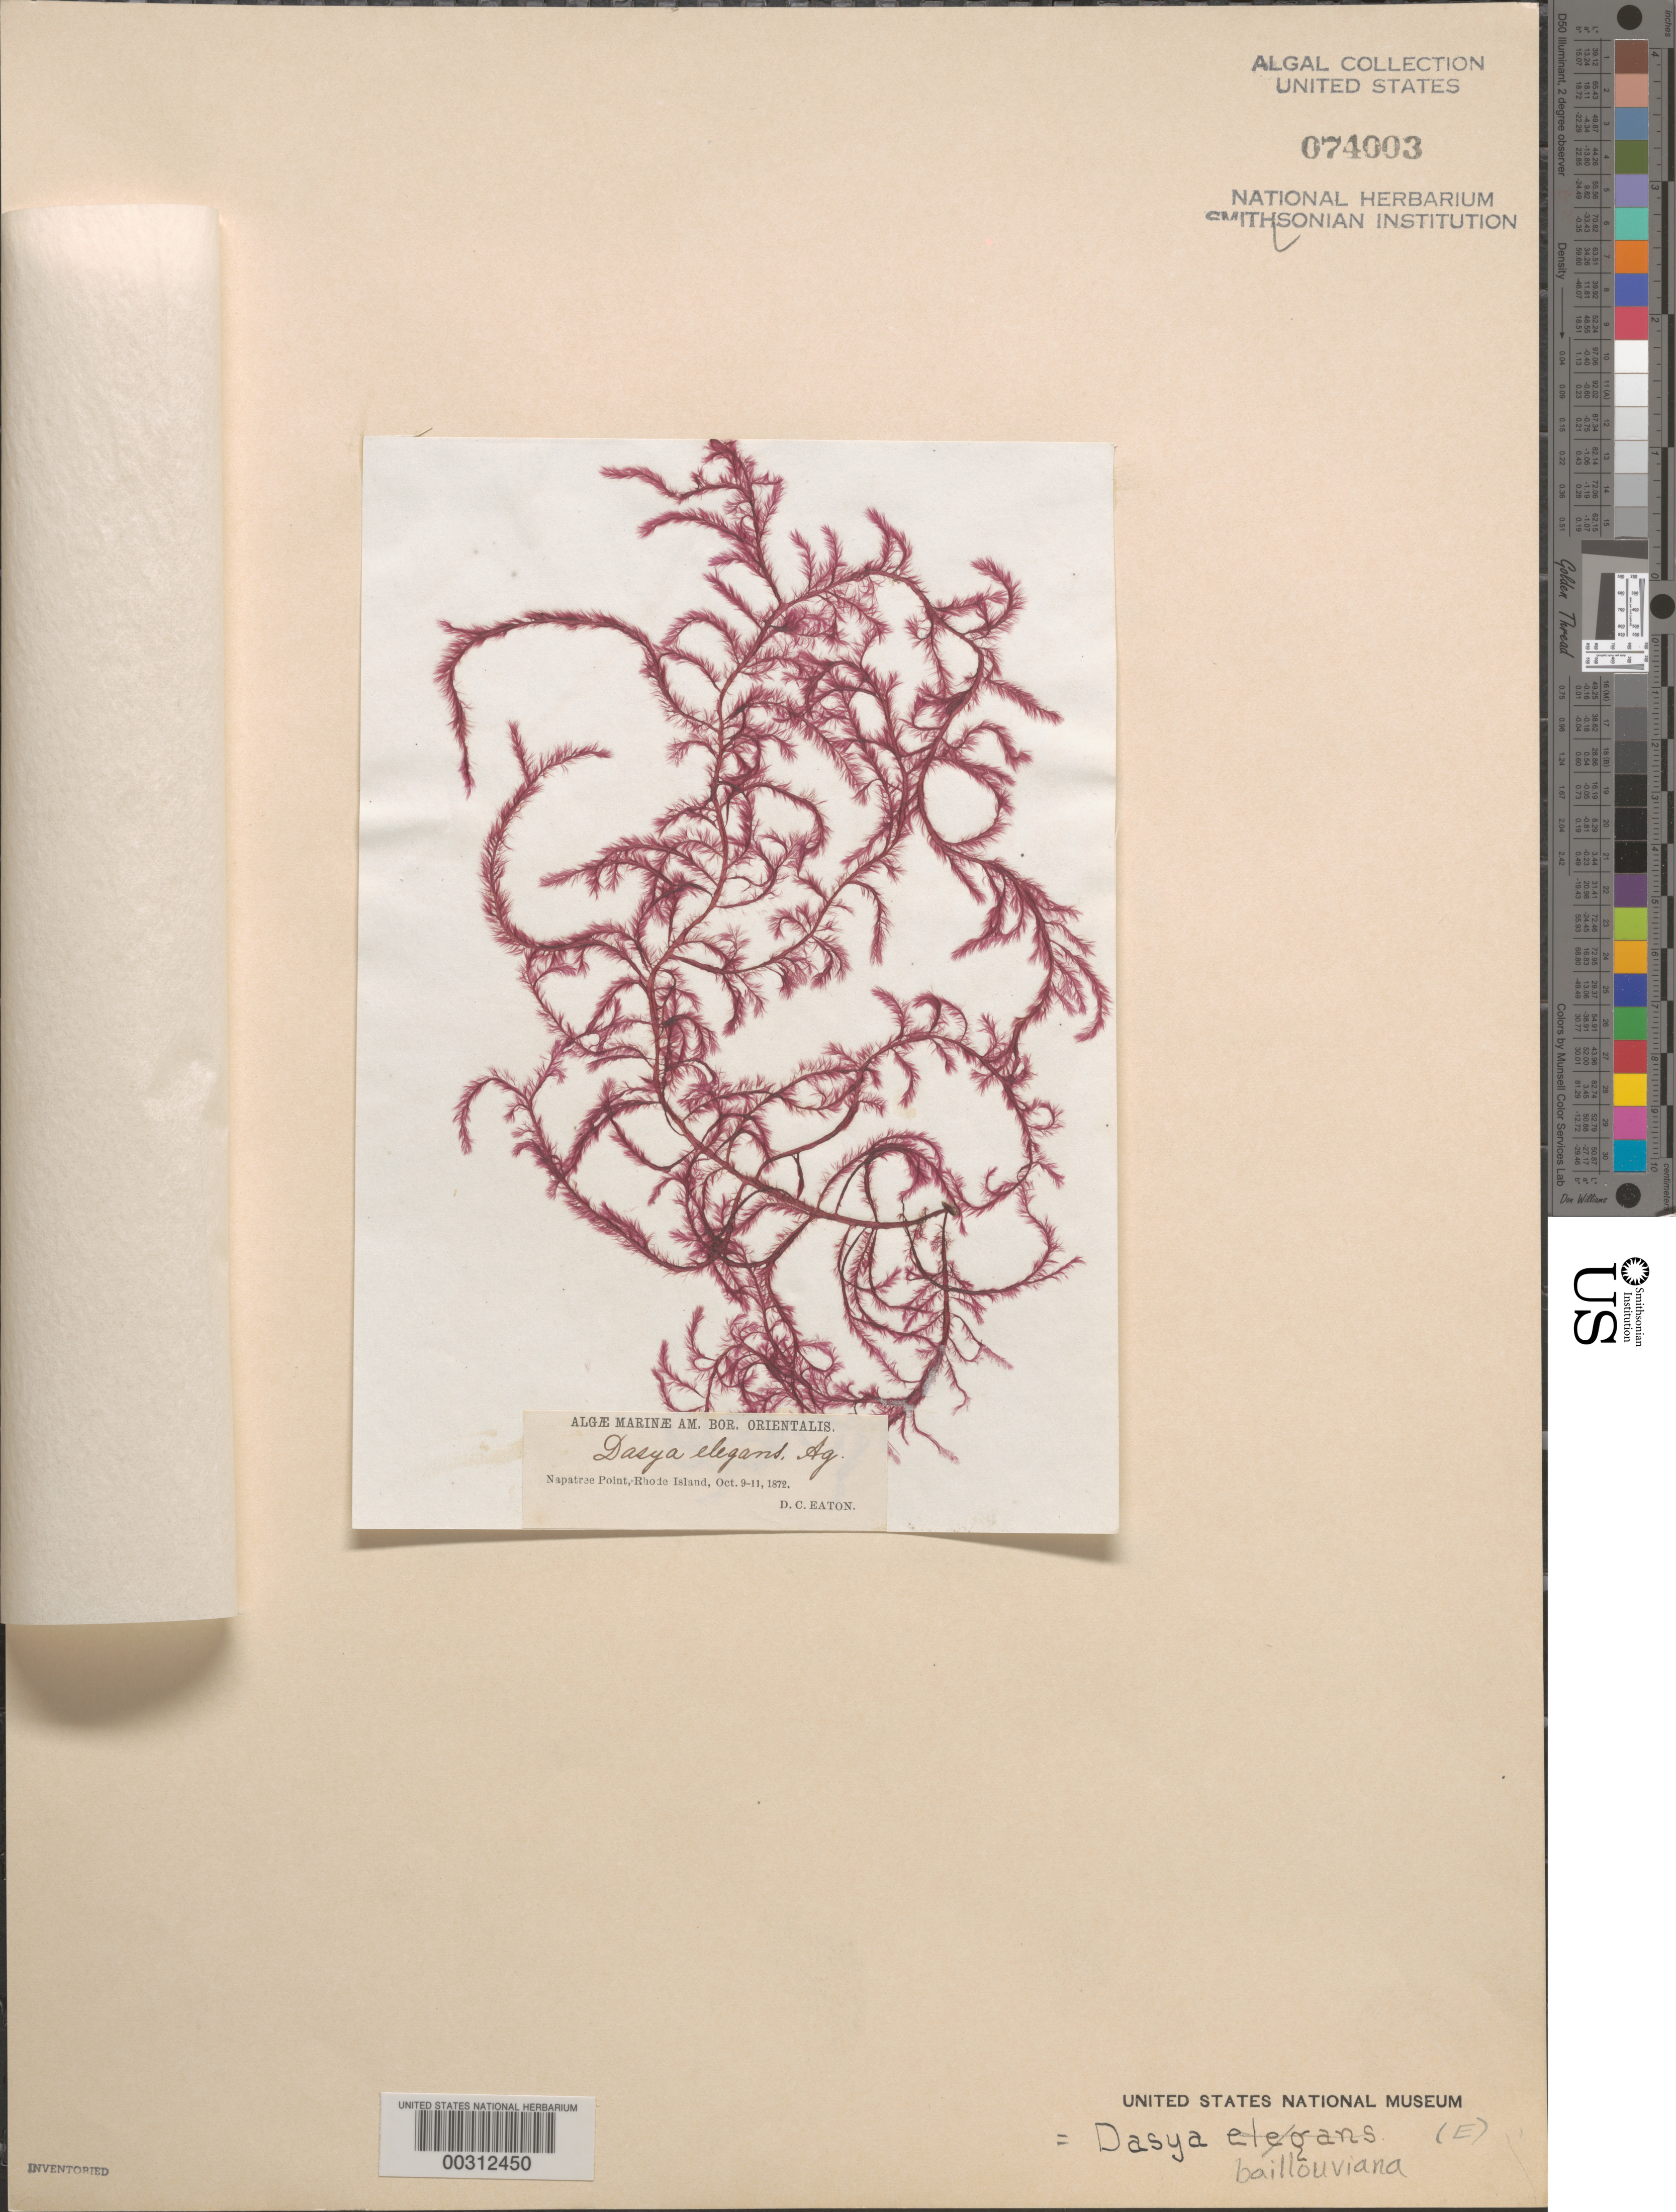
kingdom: Plantae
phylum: Rhodophyta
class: Florideophyceae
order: Ceramiales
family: Dasyaceae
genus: Dasya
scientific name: Dasya pedicellata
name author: (C. Agardh) C. Agardh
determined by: Algae name updating Project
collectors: D. C. Eaton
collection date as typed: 09 Oct 1872 to 11 Oct 1872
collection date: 1872-10-09/1872-10-11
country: United States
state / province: Rhode Island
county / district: Washington County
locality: Napatree Point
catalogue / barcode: US 74003